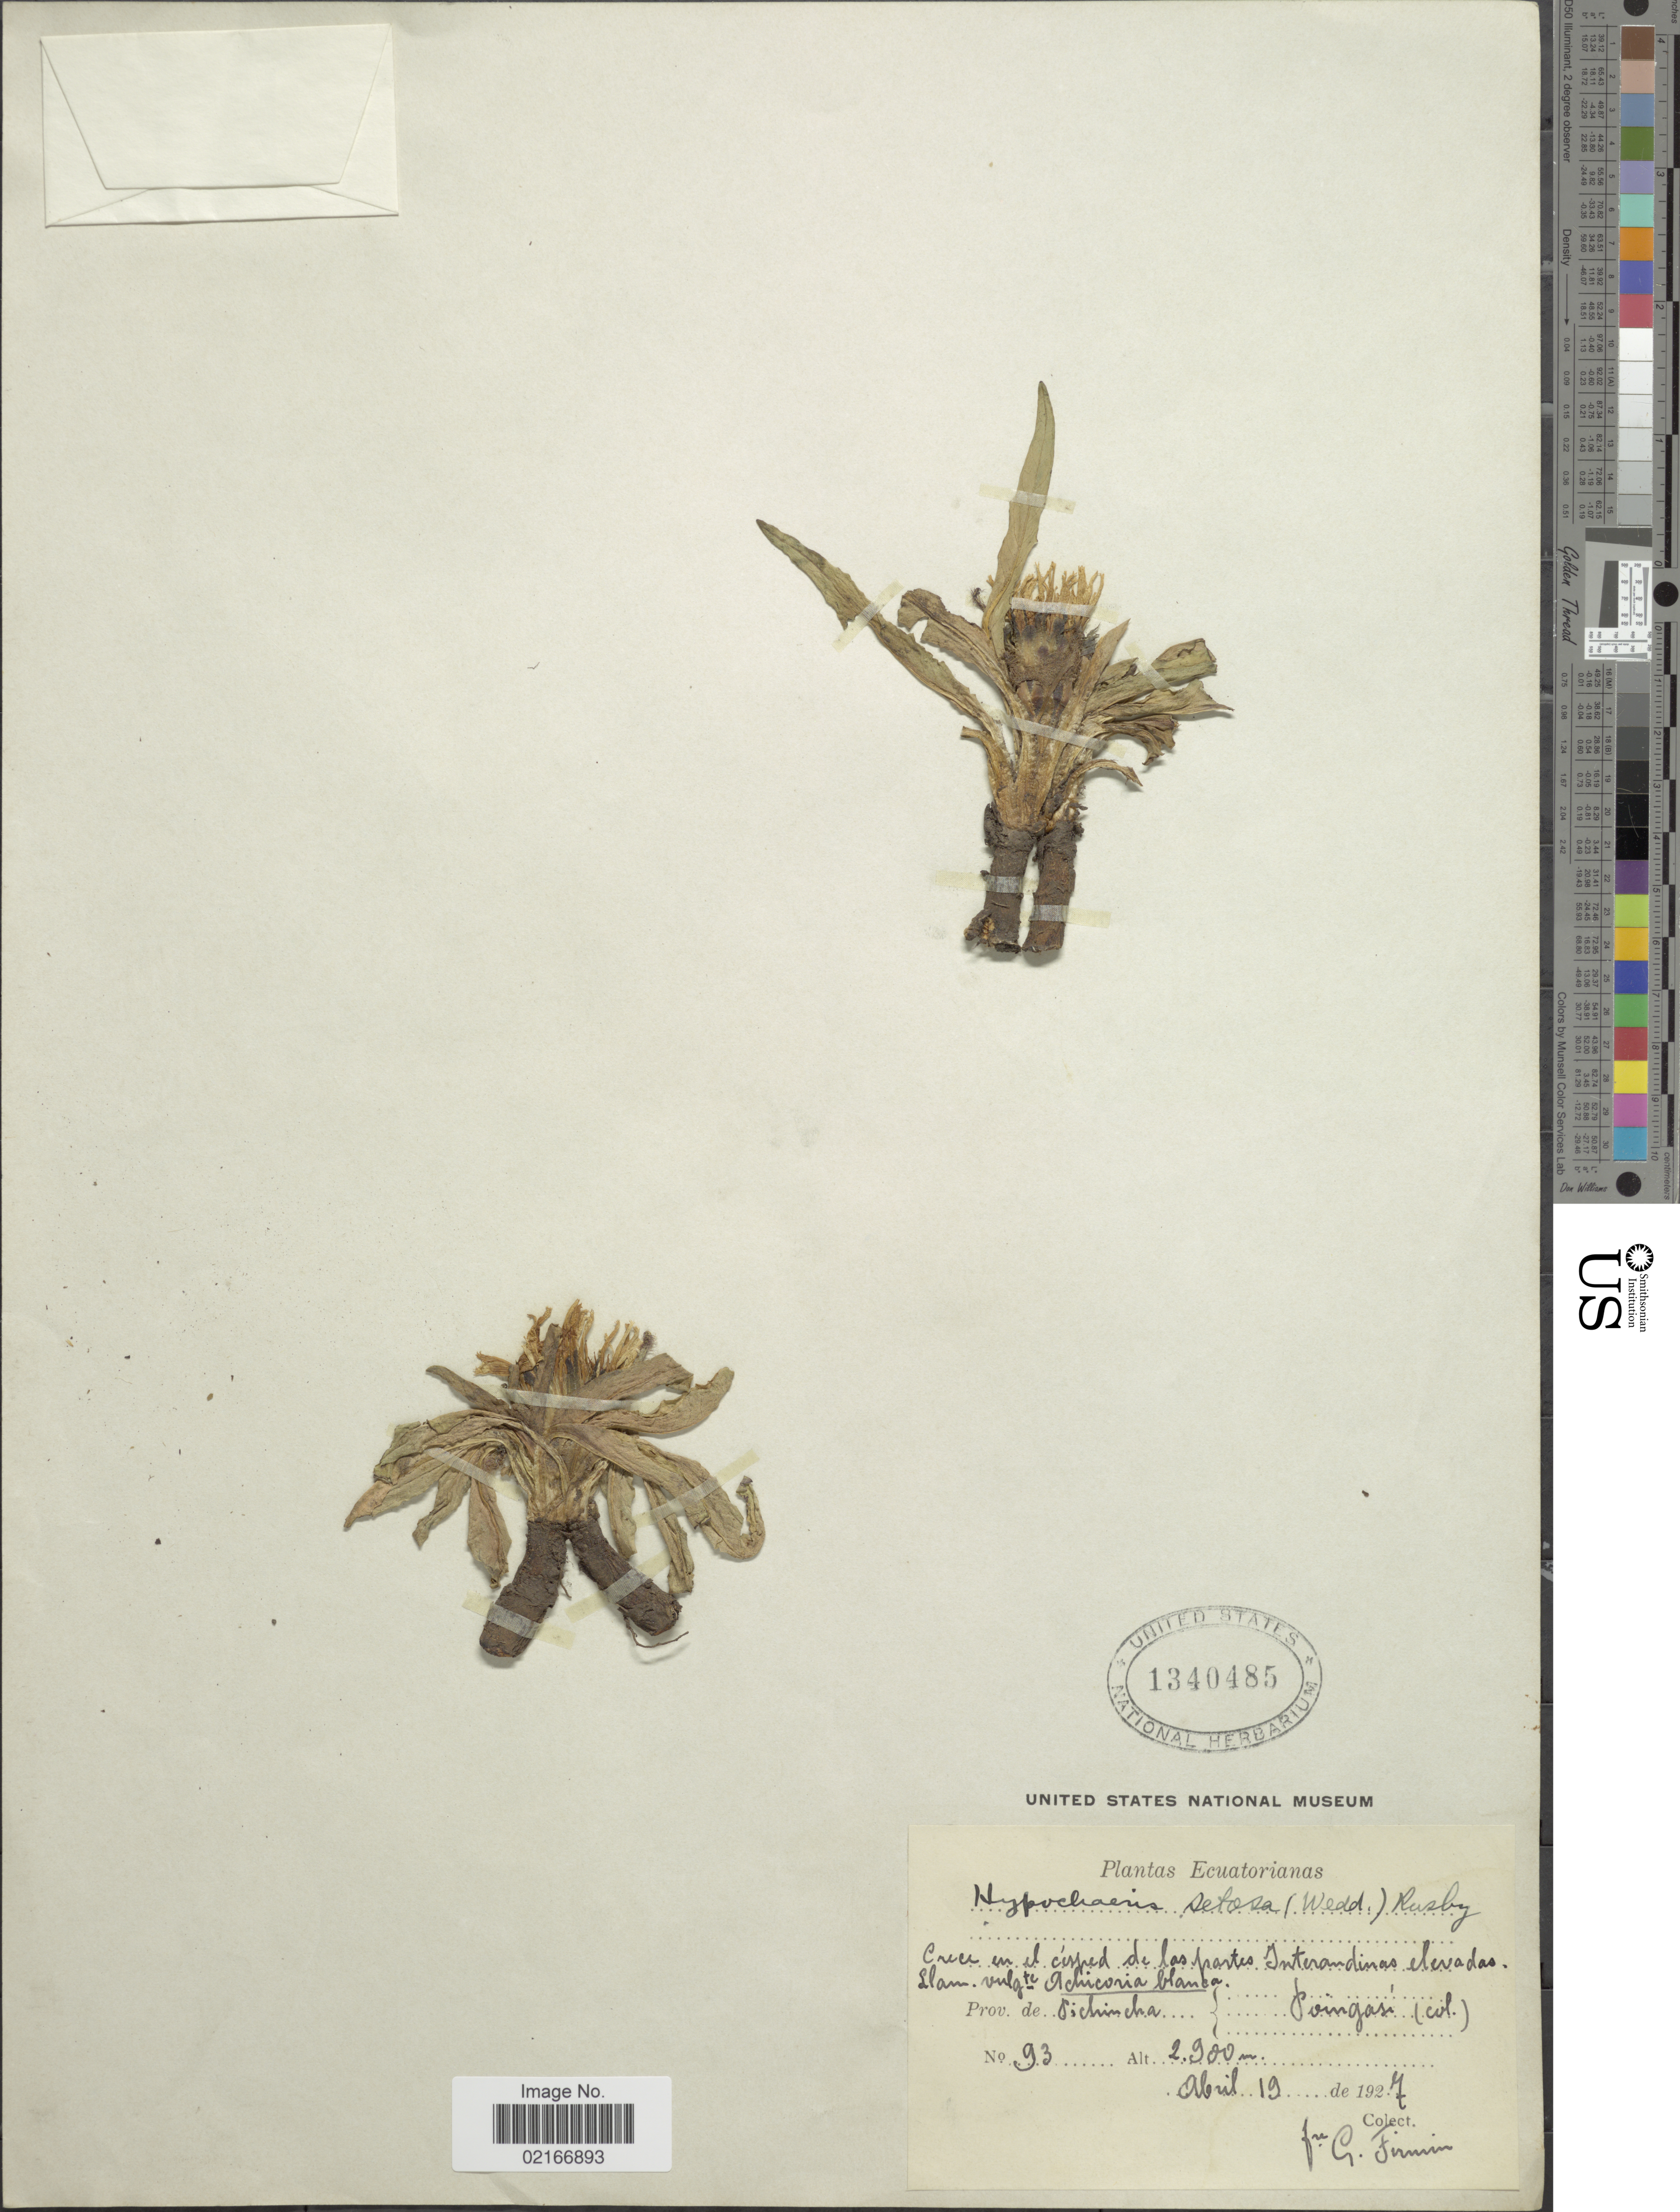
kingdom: Plantae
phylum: Tracheophyta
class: Magnoliopsida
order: Asterales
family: Asteraceae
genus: Hypochaeris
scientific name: Hypochaeris setosa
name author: Formánek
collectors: F. Firmin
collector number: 93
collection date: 1927-04-19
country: Ecuador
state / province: Pichincha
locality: Crece en el cesped de las partes Interandinas elevadas Llam. vulgte Achicoria blanca. Poingasi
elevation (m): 2900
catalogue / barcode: US 1340485